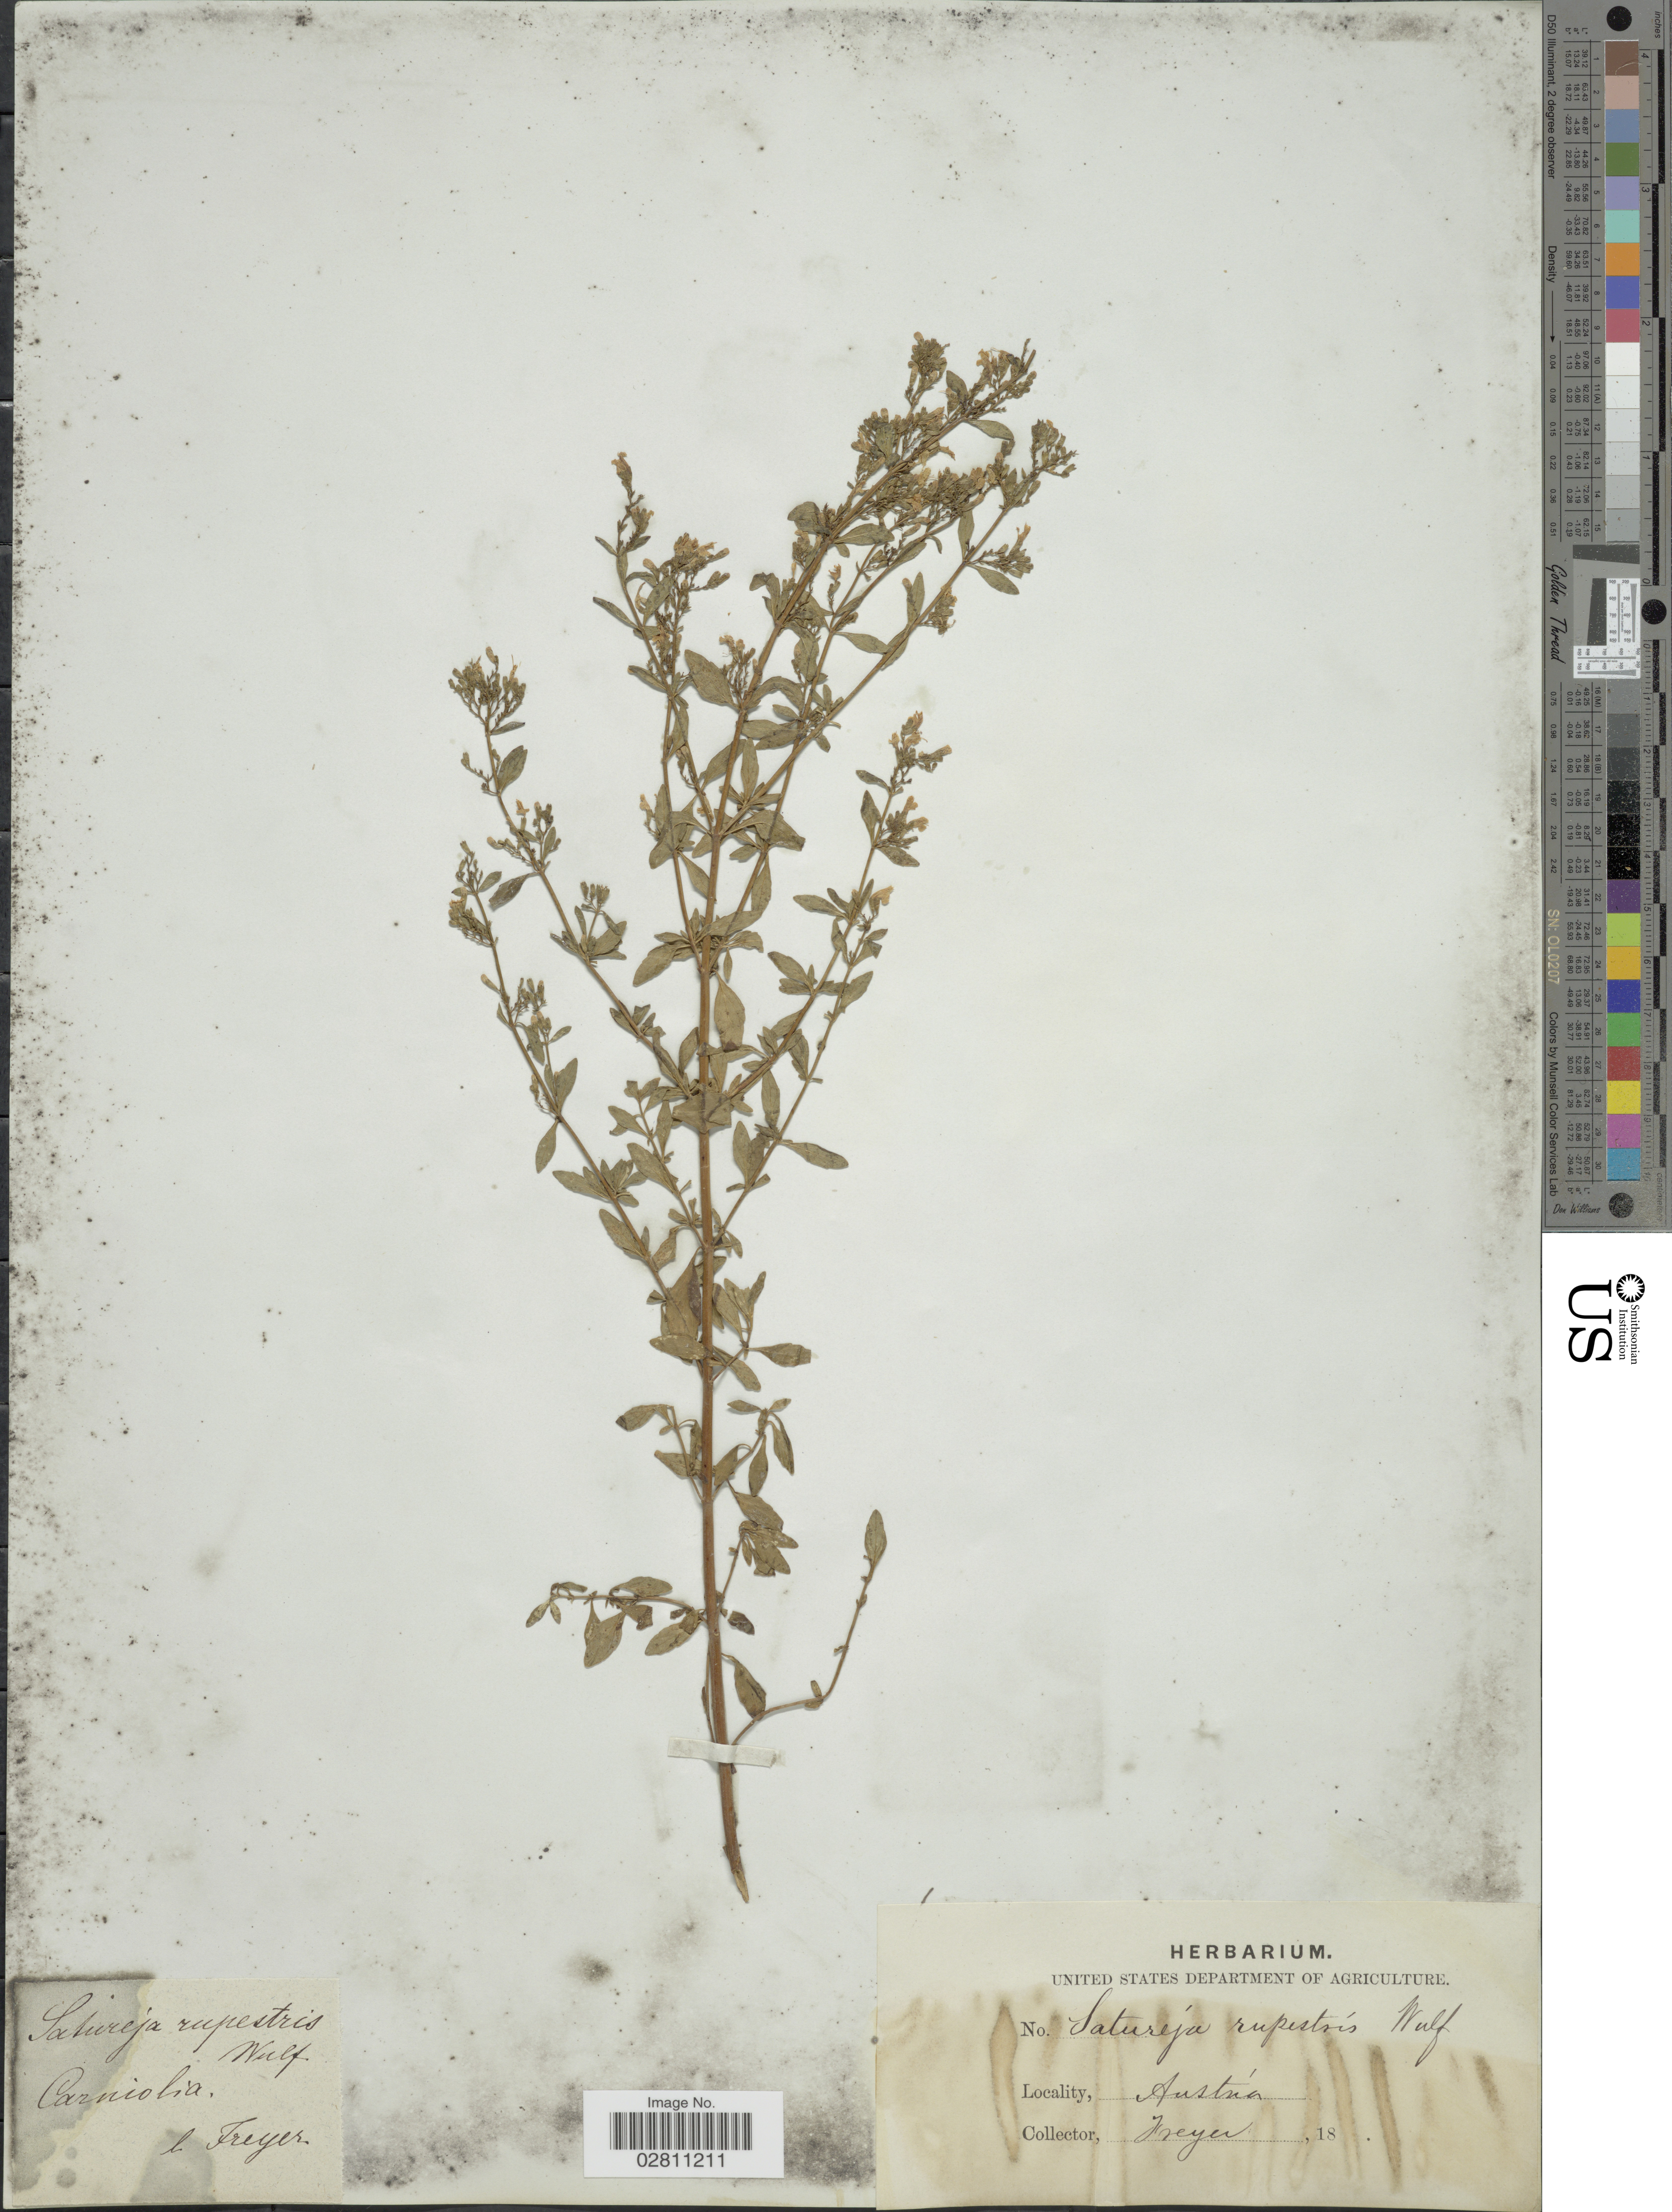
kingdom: Plantae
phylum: Tracheophyta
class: Magnoliopsida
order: Lamiales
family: Lamiaceae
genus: Clinopodium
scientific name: Clinopodium thymifolium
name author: (Scop.) Kuntze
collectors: -. Freyer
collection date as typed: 18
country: Austria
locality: Carniola.